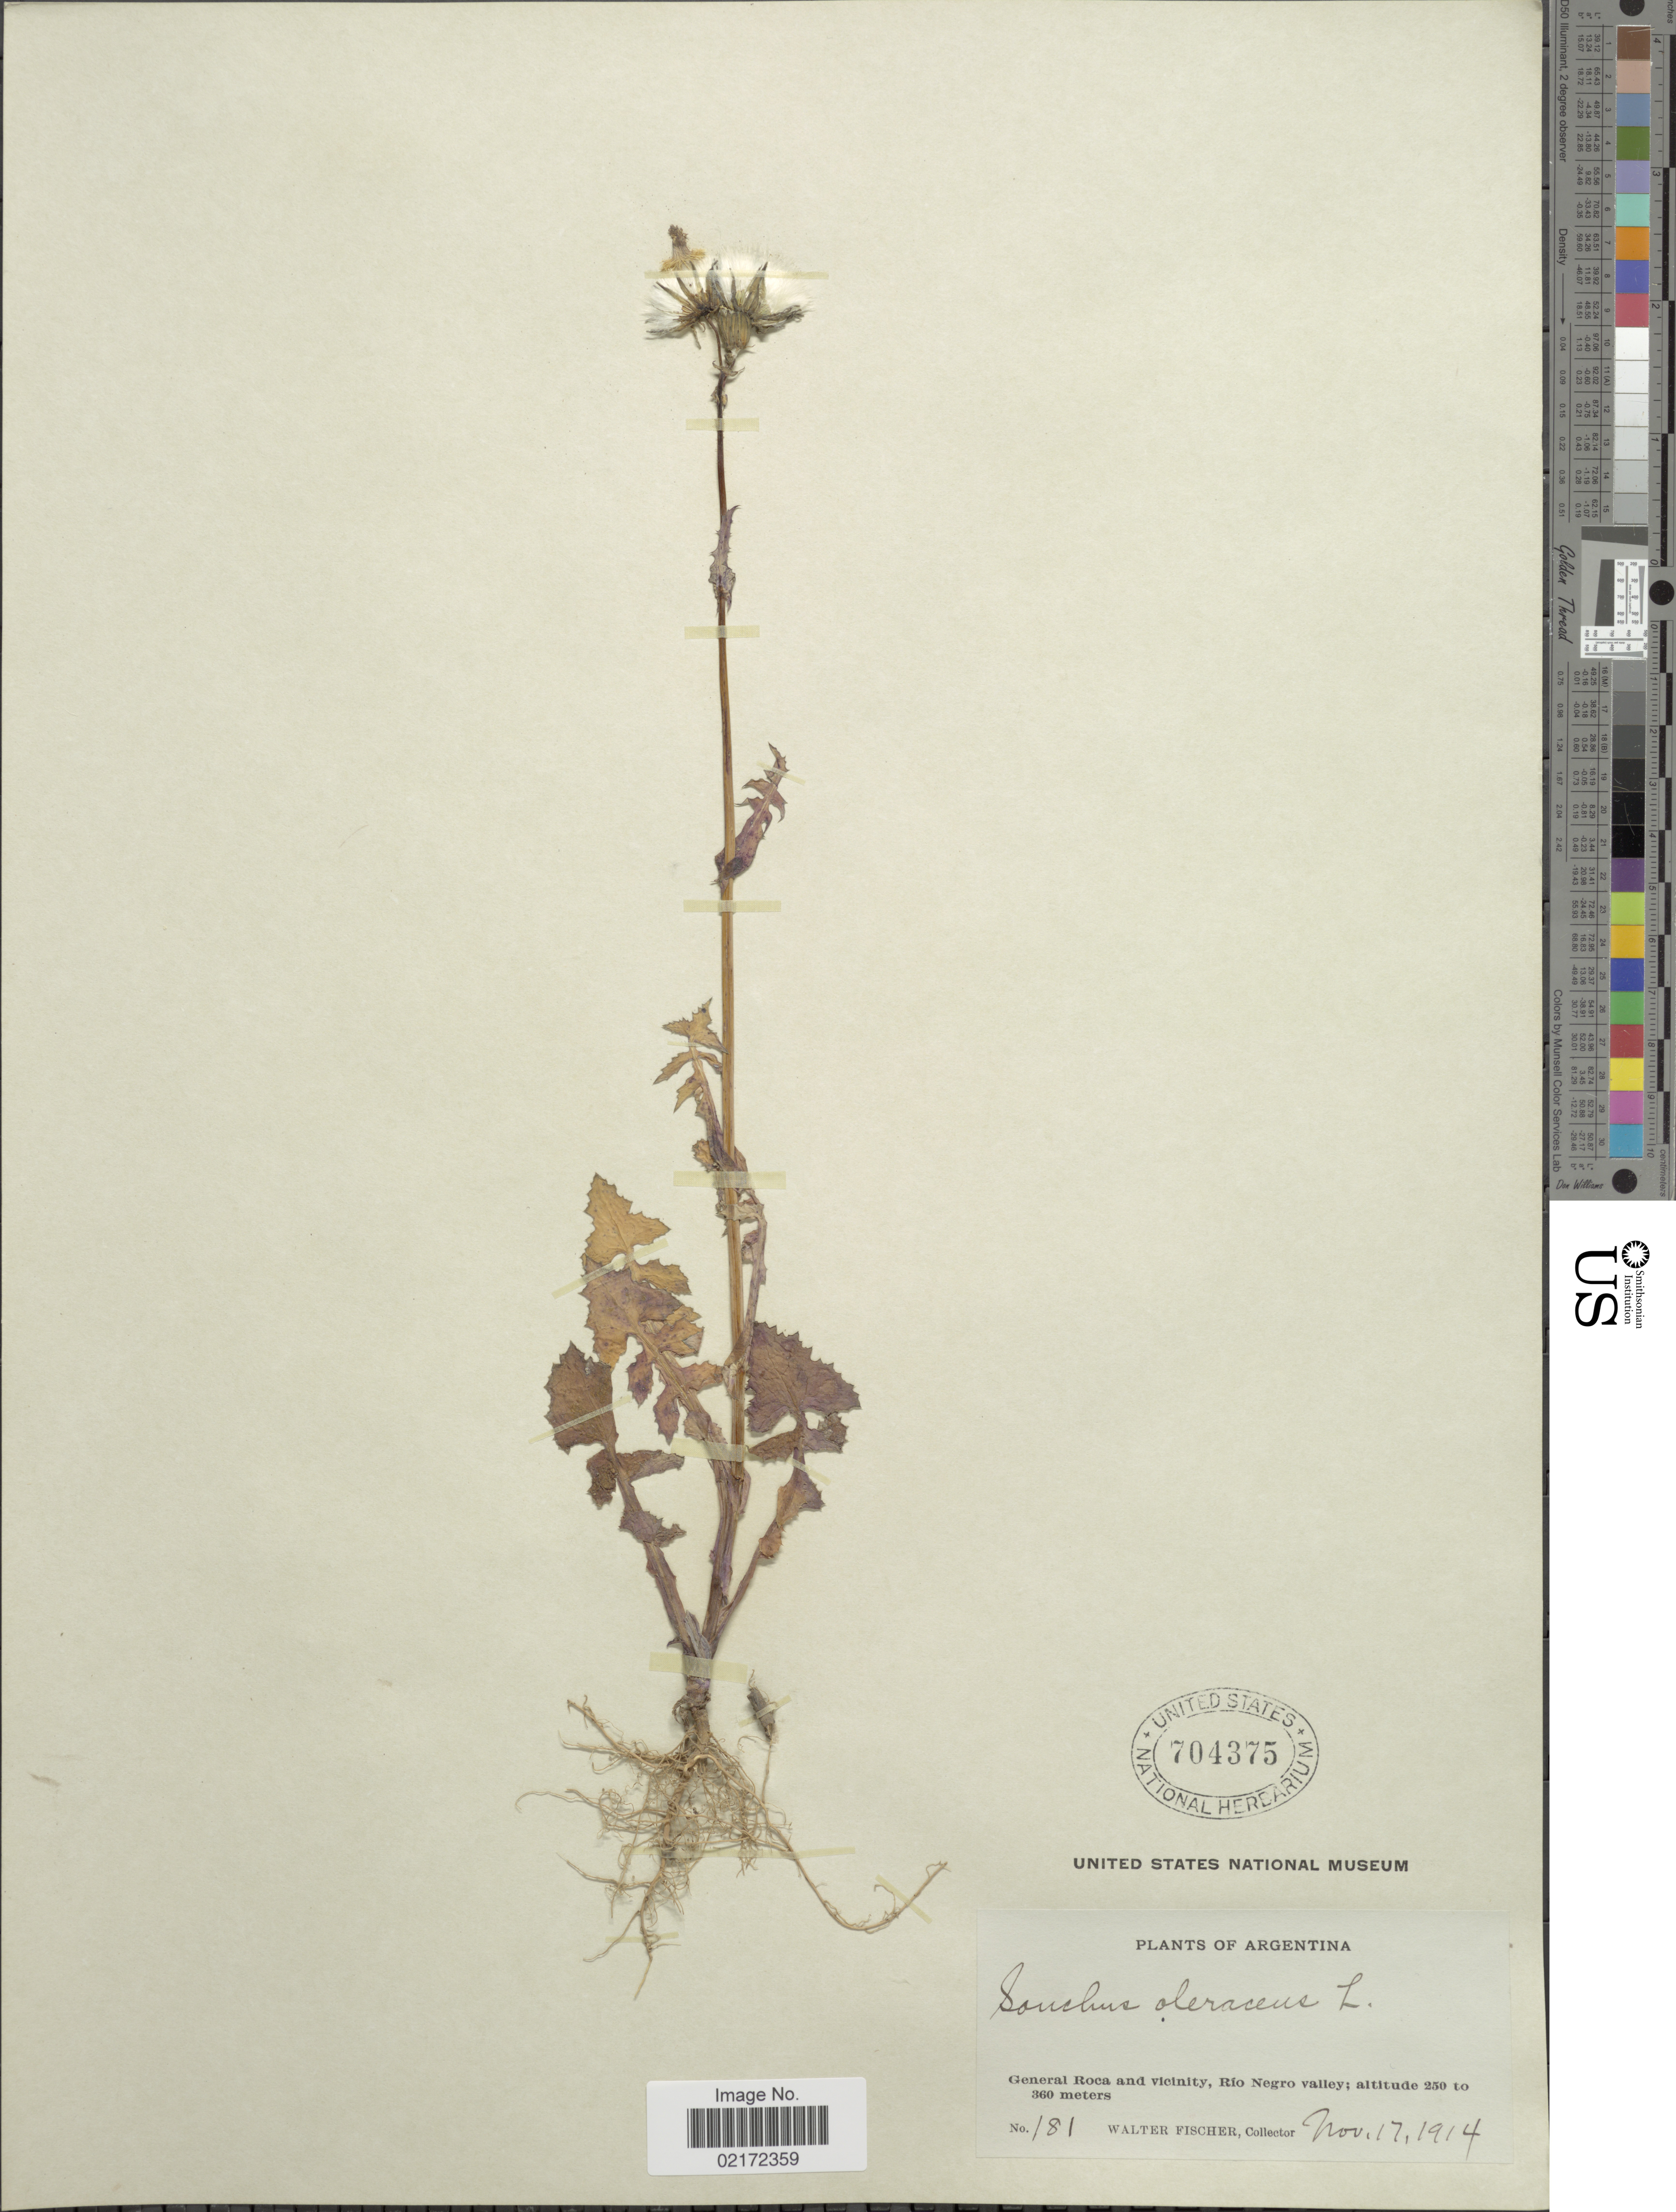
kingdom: Plantae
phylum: Tracheophyta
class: Magnoliopsida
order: Asterales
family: Asteraceae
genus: Sonchus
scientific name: Sonchus oleraceus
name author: L.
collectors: W. Fischer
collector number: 181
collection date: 1914-11-17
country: Argentina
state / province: Rio Negro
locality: General Roca and vicinity, Rio Negro valley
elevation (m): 250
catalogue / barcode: US 704375